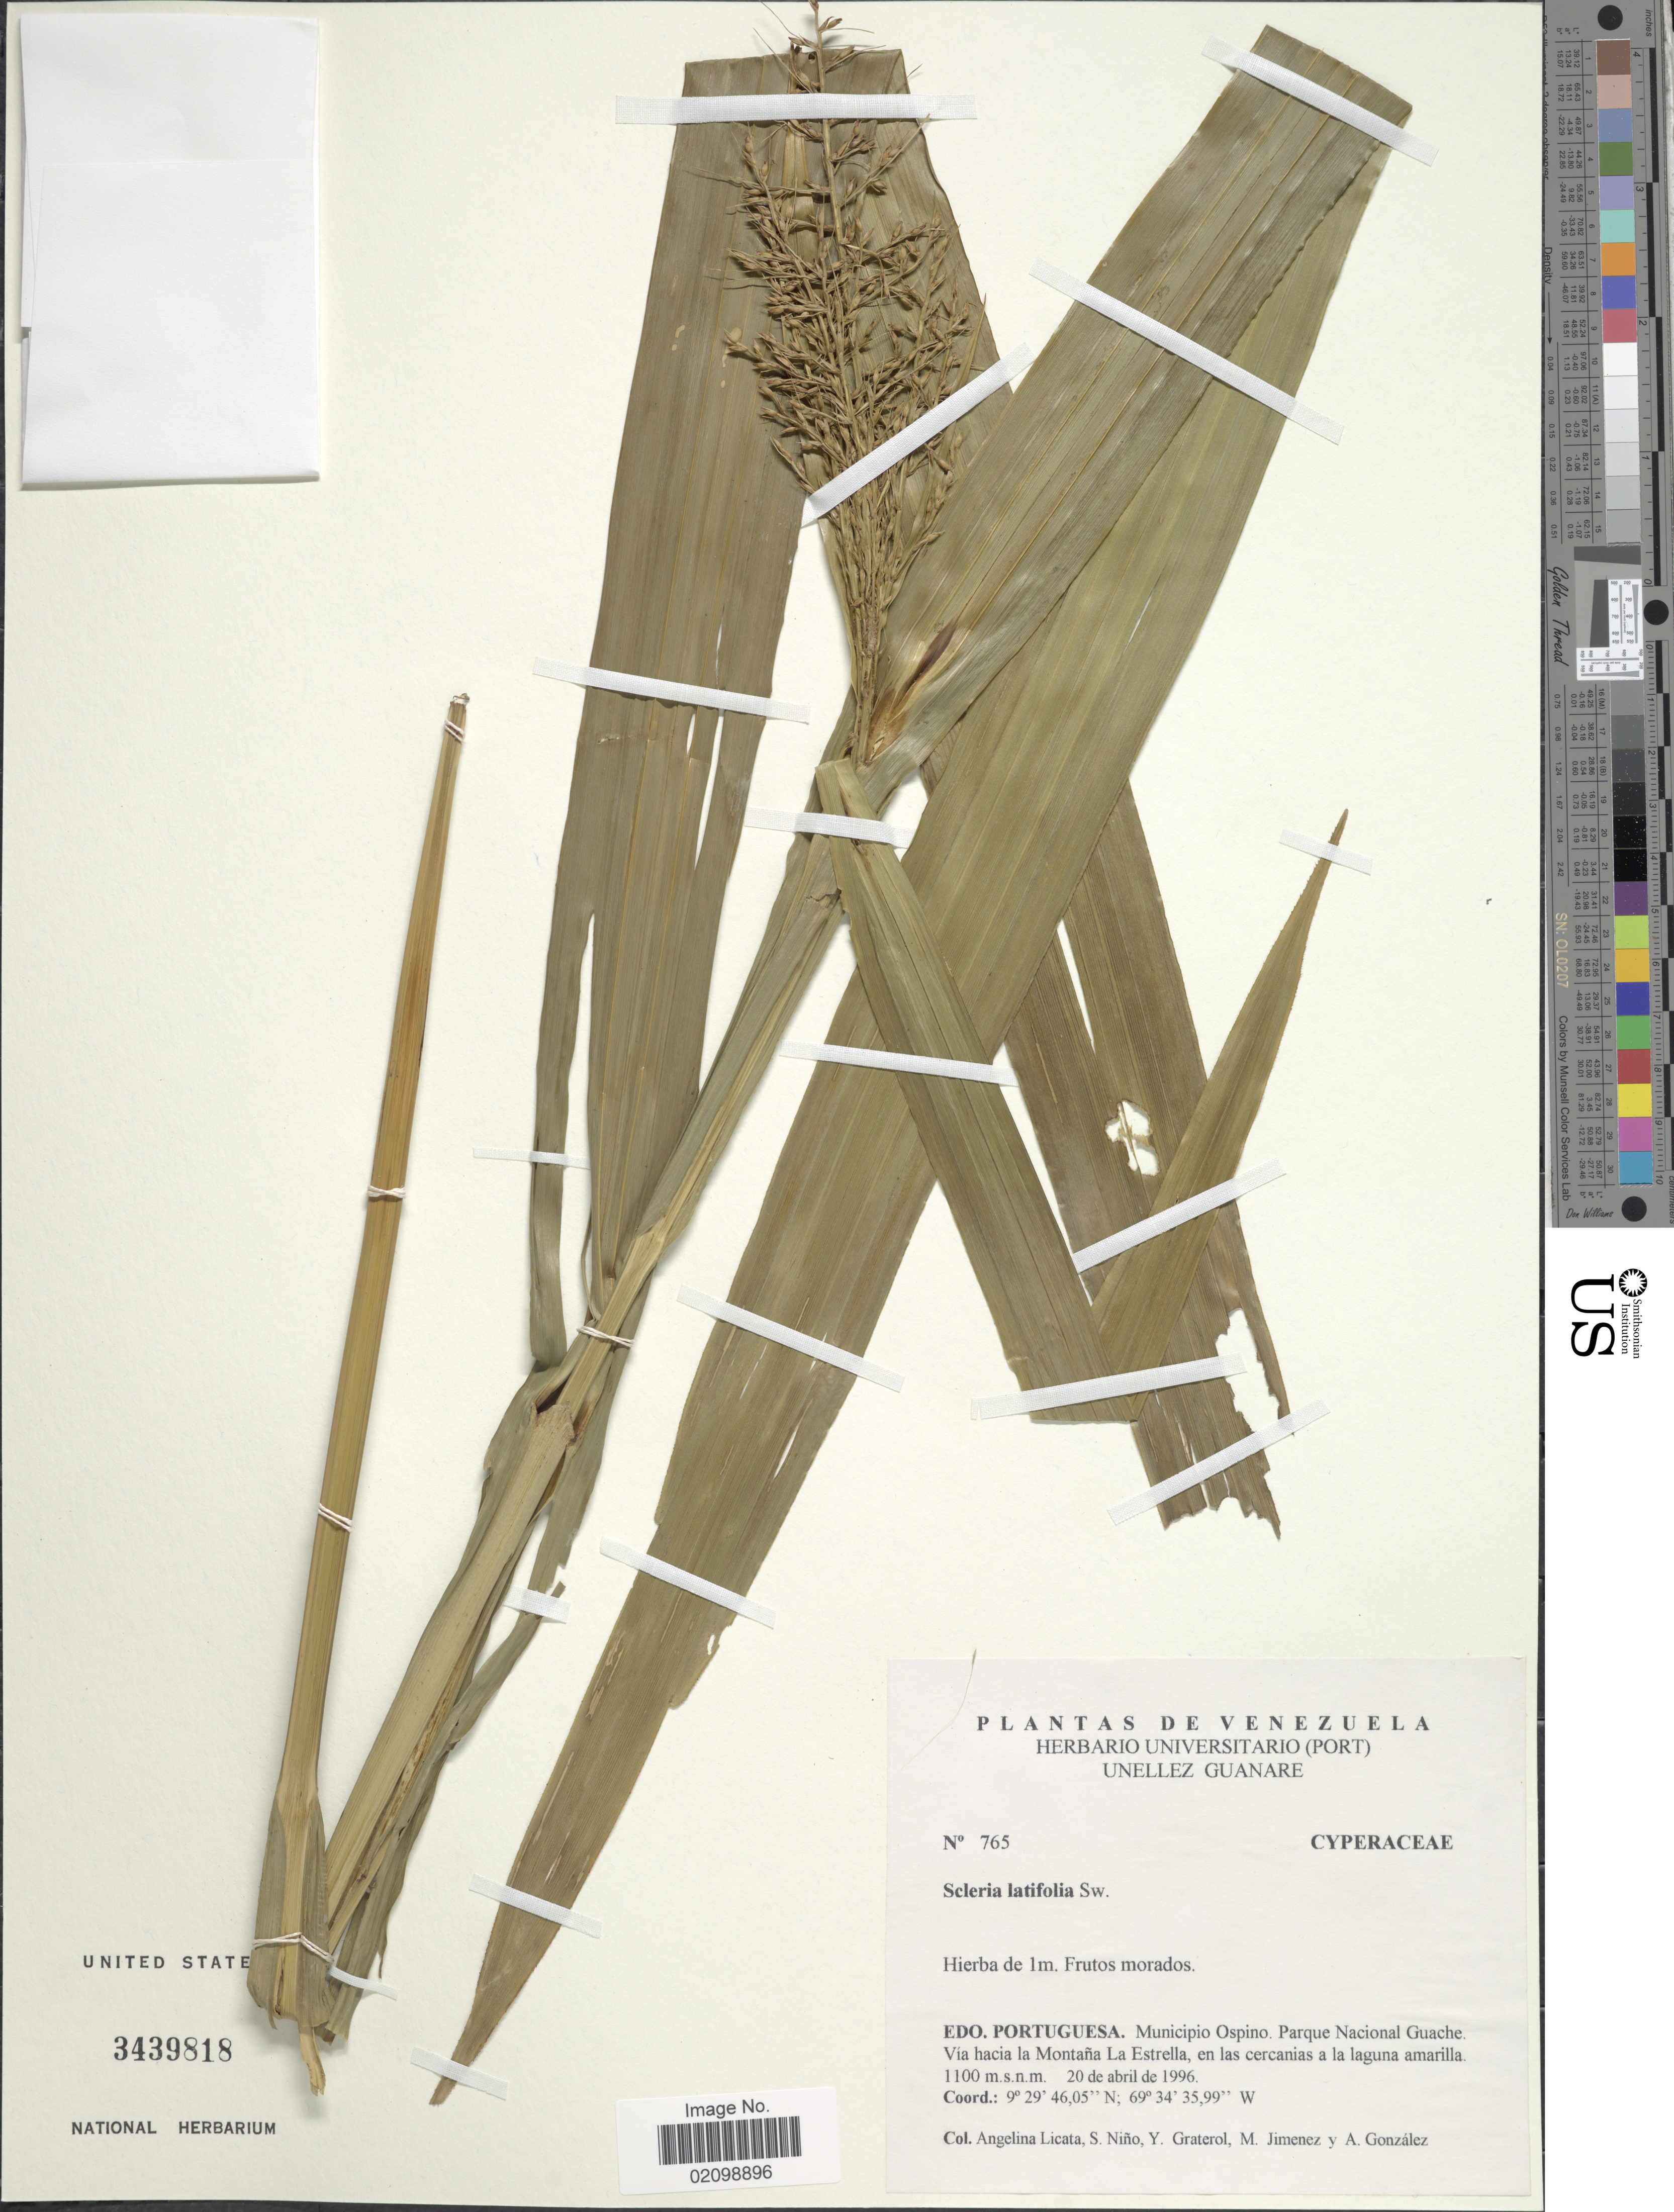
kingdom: Plantae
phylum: Tracheophyta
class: Liliopsida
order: Poales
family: Cyperaceae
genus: Scleria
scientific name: Scleria latifolia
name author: Sw.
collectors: A. Licata, S. M. Niño, Y. Graterol, M. Jimenez & A. C. González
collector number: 765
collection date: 1996-04-20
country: Venezuela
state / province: Portuguesa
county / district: Ospino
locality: Parque Nacional Guache. Montaña La Estrella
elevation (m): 1100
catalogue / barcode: US 3439818